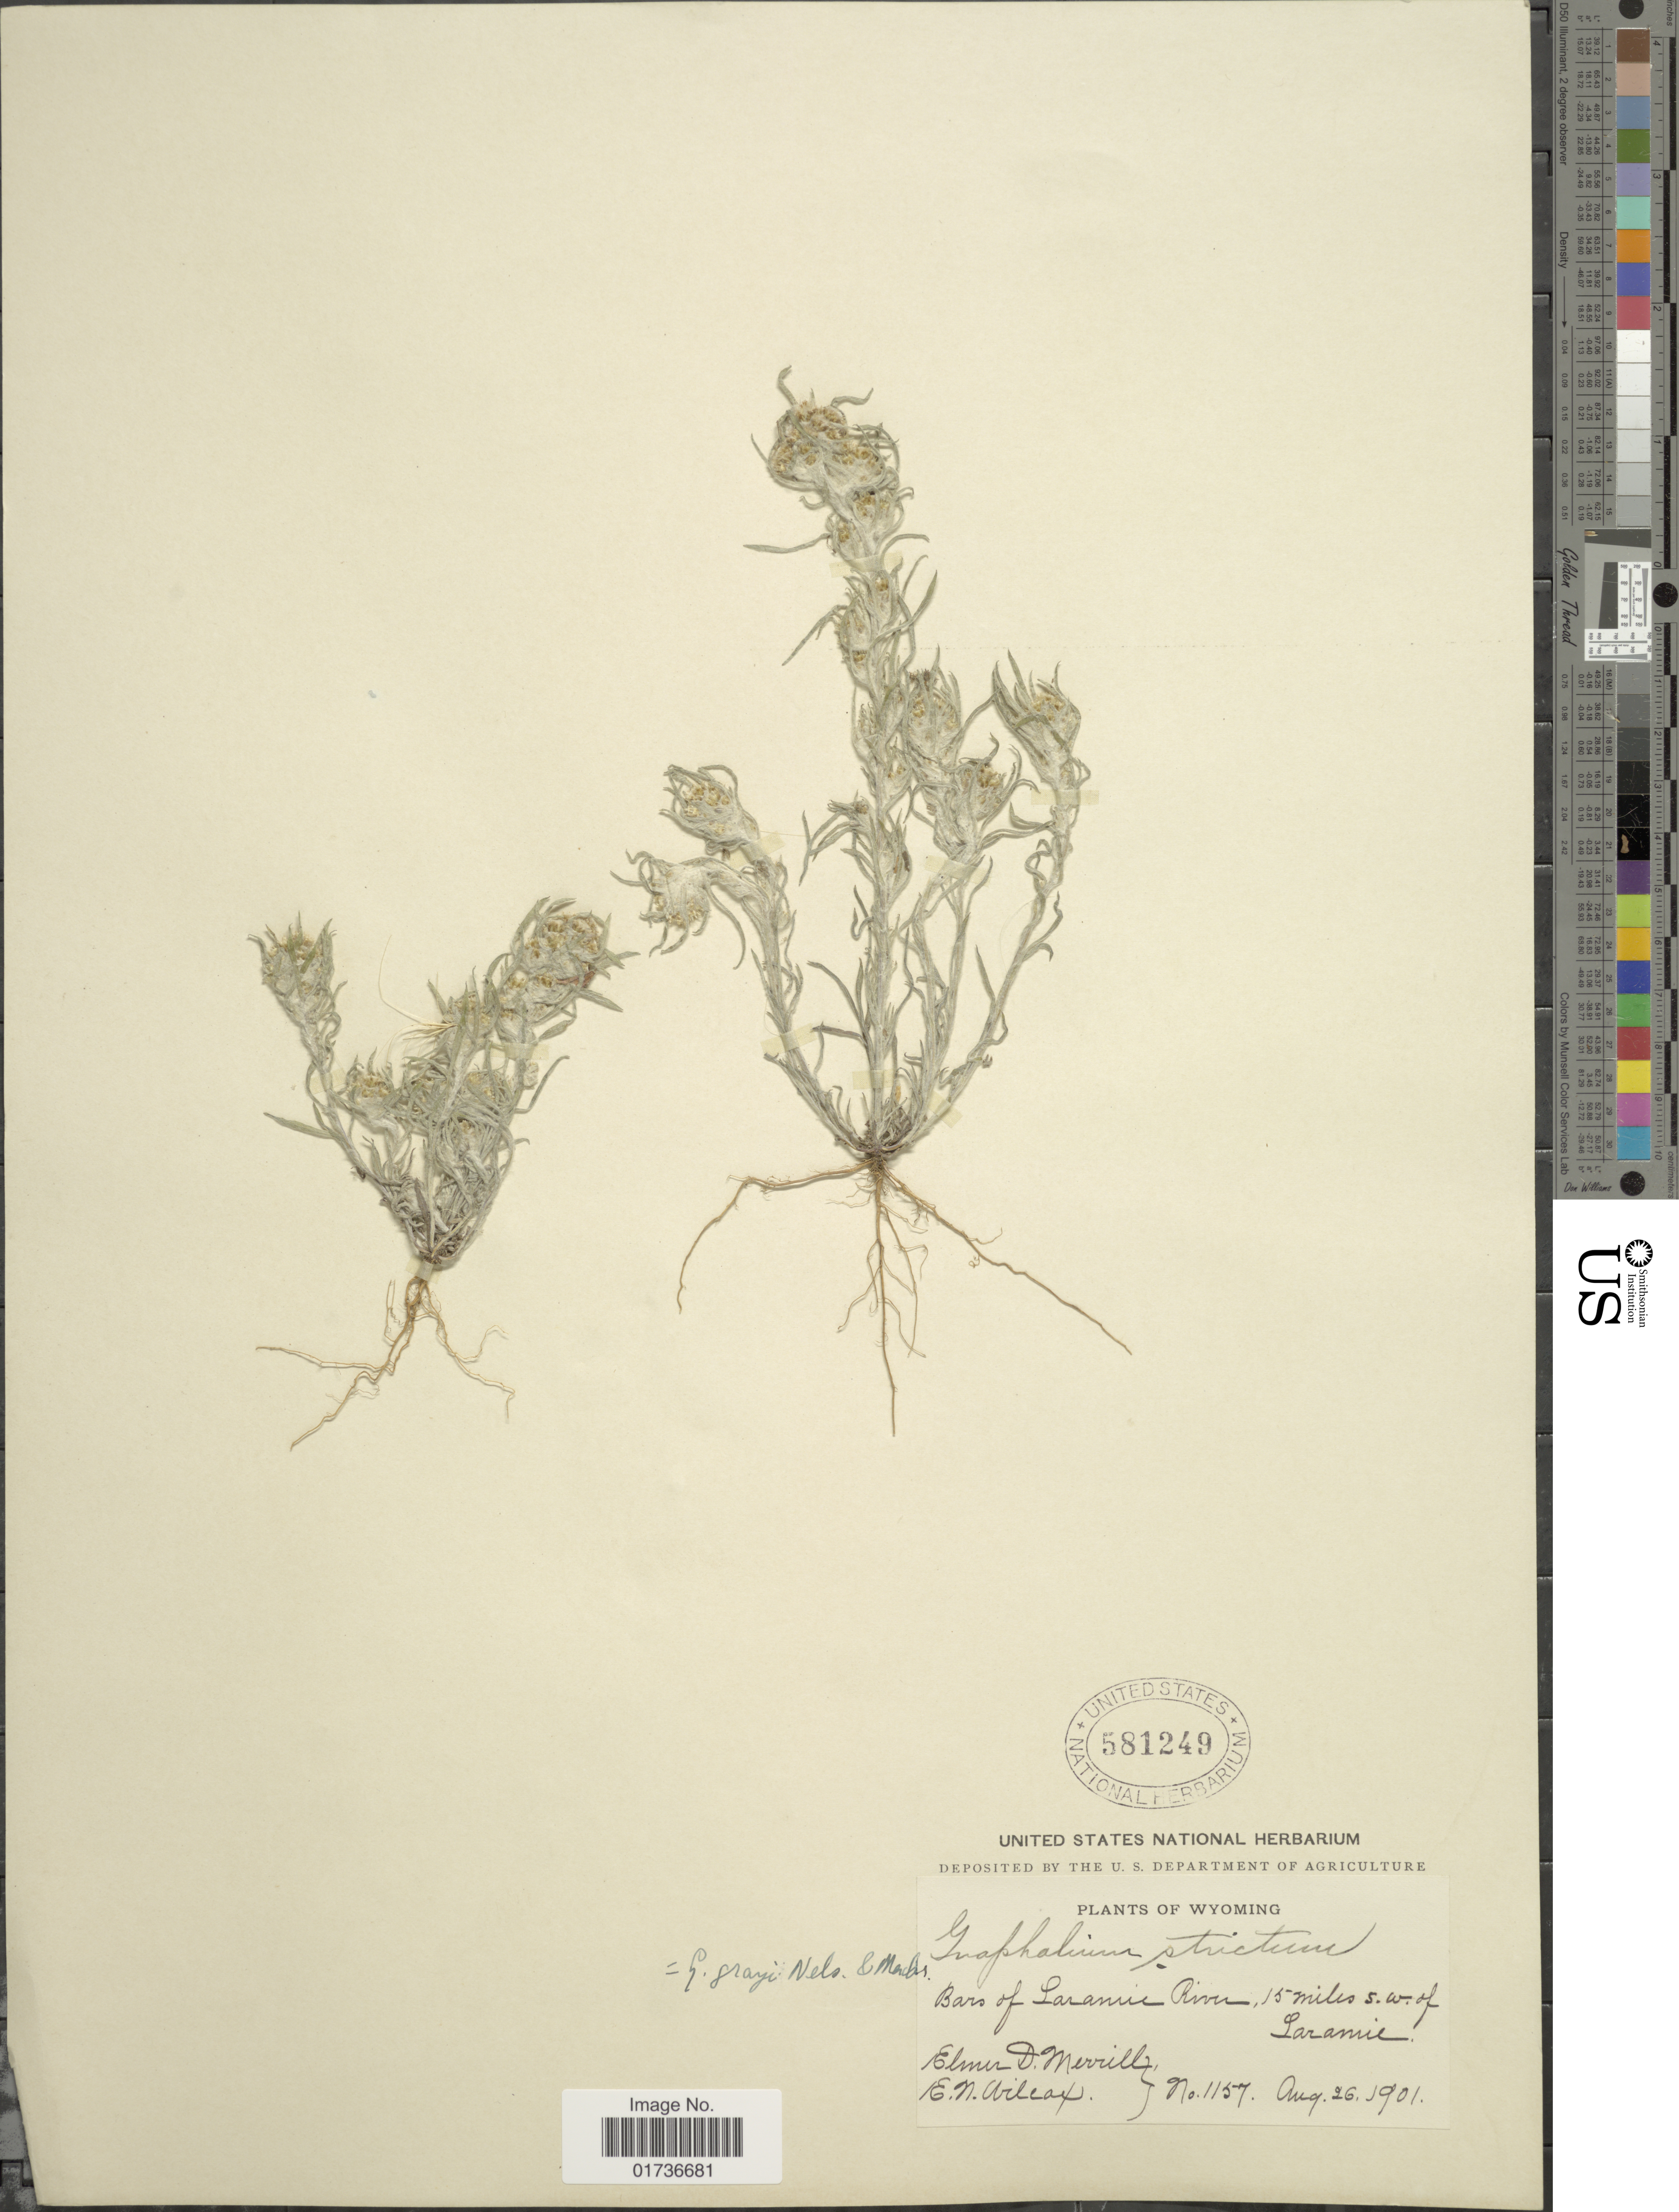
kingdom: Plantae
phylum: Tracheophyta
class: Magnoliopsida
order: Asterales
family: Asteraceae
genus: Gnaphalium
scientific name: Gnaphalium exilifolium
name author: A. Nelson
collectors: E. D. Merrill & E. Wilcox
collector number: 1157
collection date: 1901-08-26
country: United States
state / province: Wyoming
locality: Bars of Laramie River, 15 miles s.w. of Laramie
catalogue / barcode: US 581249